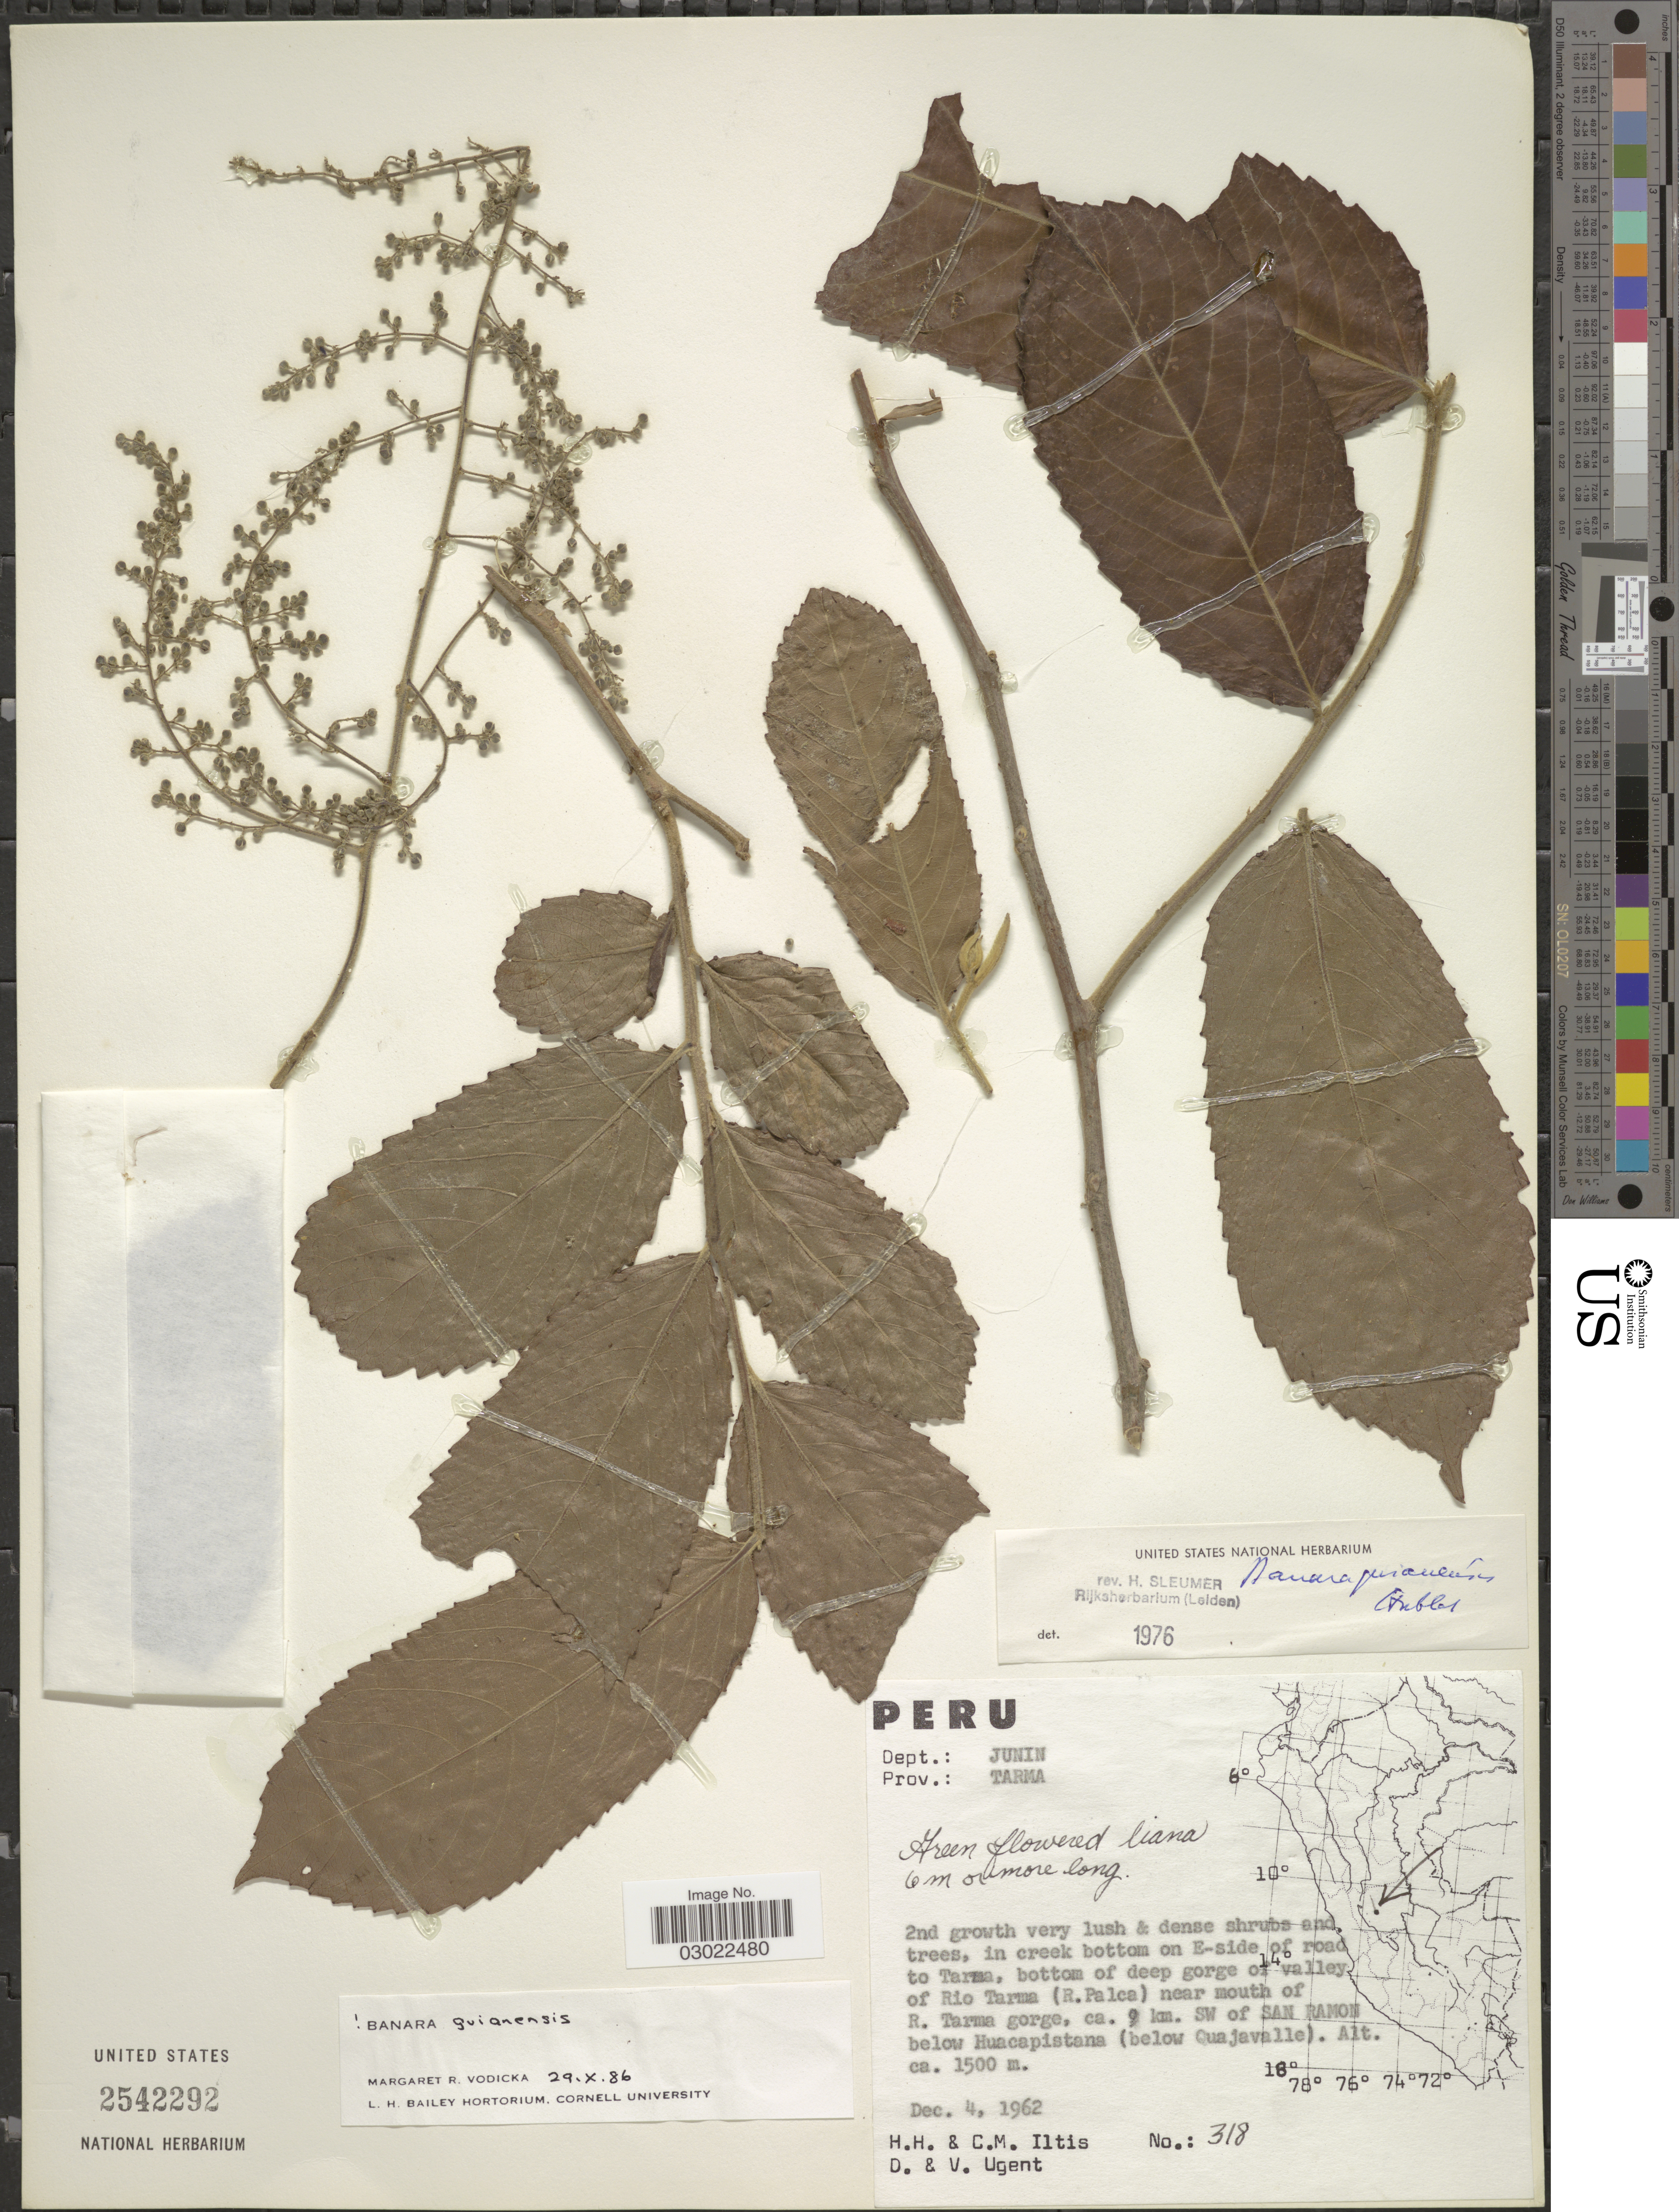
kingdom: Plantae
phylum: Tracheophyta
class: Magnoliopsida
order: Malpighiales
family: Salicaceae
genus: Banara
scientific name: Banara guianensis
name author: Aubl.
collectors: H. H. Iltis, C. M Iltis, D. Ugent & V. Ugent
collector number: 318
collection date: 1962-12-04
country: Peru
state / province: Junín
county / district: Tarma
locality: In creek bottom on E-side of road to Tarma, bottom of deep gorge of valley of Rio Taram (R. Palca) near mouth of R. Tarma gorge, ca. 9 km SW of San Ramon below Huacapistana (below Quajavalle).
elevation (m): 1500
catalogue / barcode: US 2542292